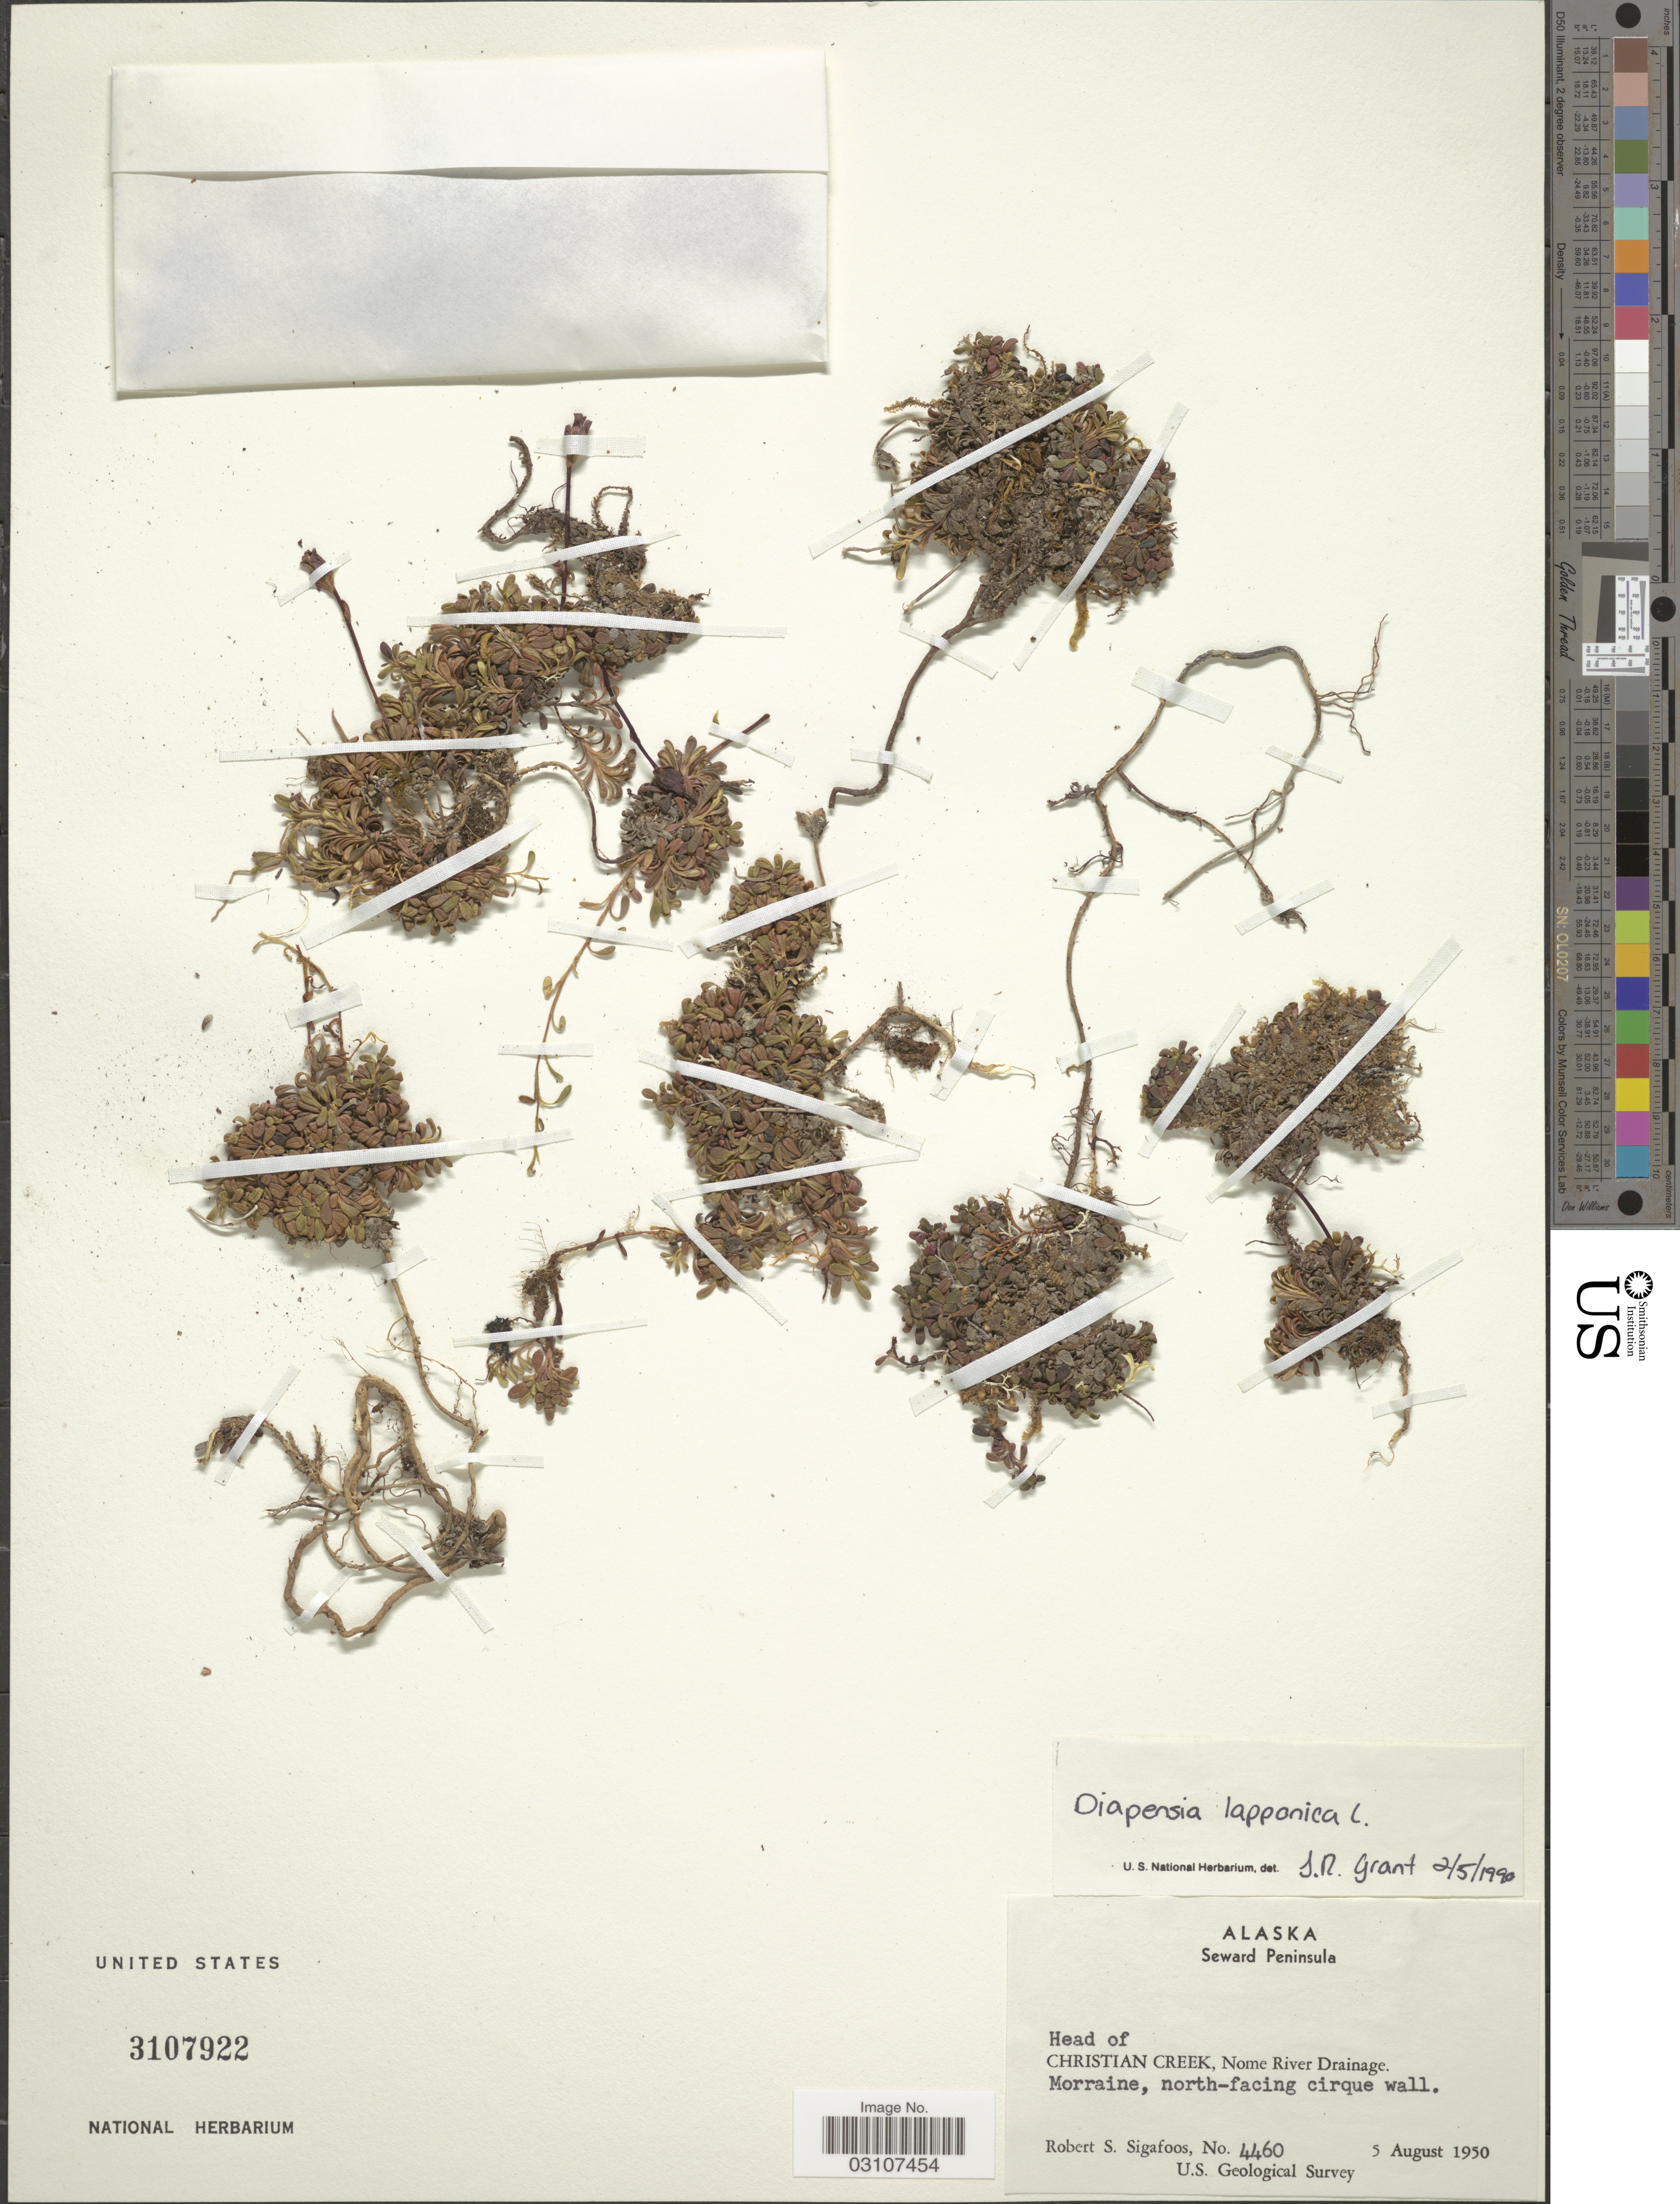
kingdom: Plantae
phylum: Tracheophyta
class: Magnoliopsida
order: Ericales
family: Diapensiaceae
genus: Diapensia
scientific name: Diapensia lapponica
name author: L.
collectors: R. Sigafoos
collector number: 4460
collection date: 1950-08-05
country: United States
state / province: Alaska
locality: Seward Peninsula. Head of Christian Creek, Nome River Drainage. Morraine, north-facing cirque wall.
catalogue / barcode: US 3107922